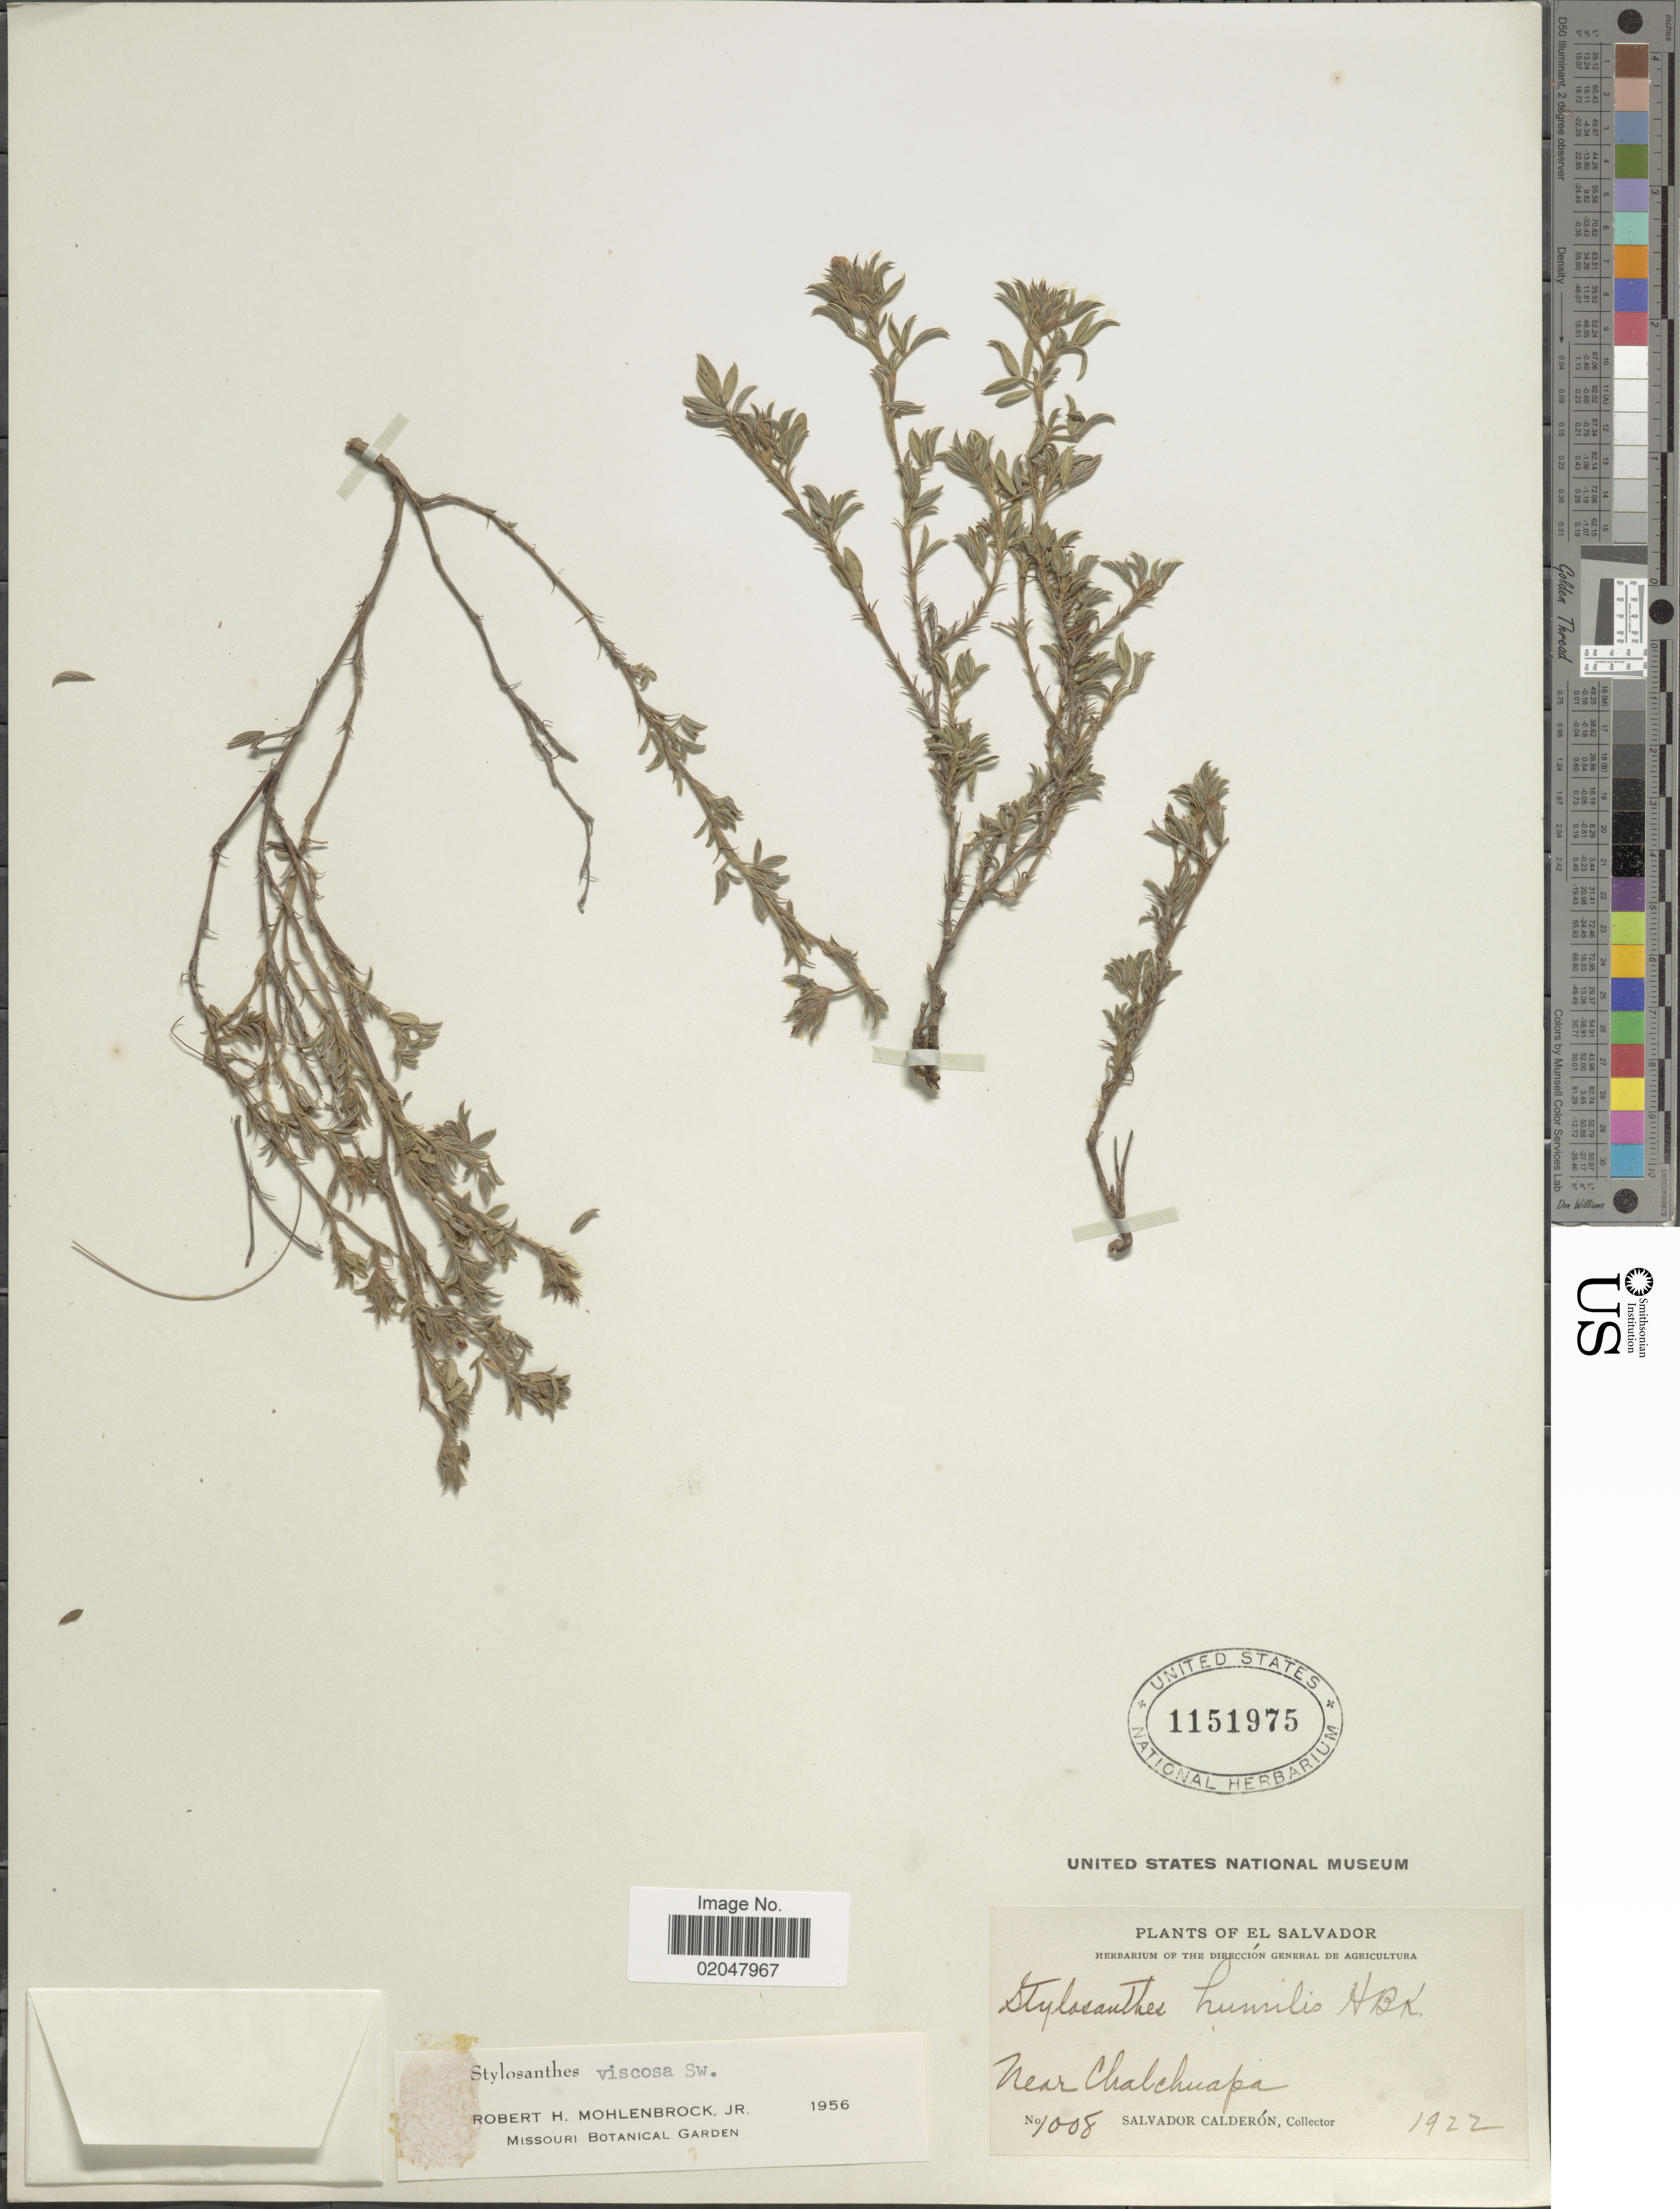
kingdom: Plantae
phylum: Tracheophyta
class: Magnoliopsida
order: Fabales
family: Fabaceae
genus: Stylosanthes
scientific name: Stylosanthes viscosa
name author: Sw.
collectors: S. Calderón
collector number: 1008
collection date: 1922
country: El Salvador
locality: Near Chalchuapa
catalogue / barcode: US 1151975